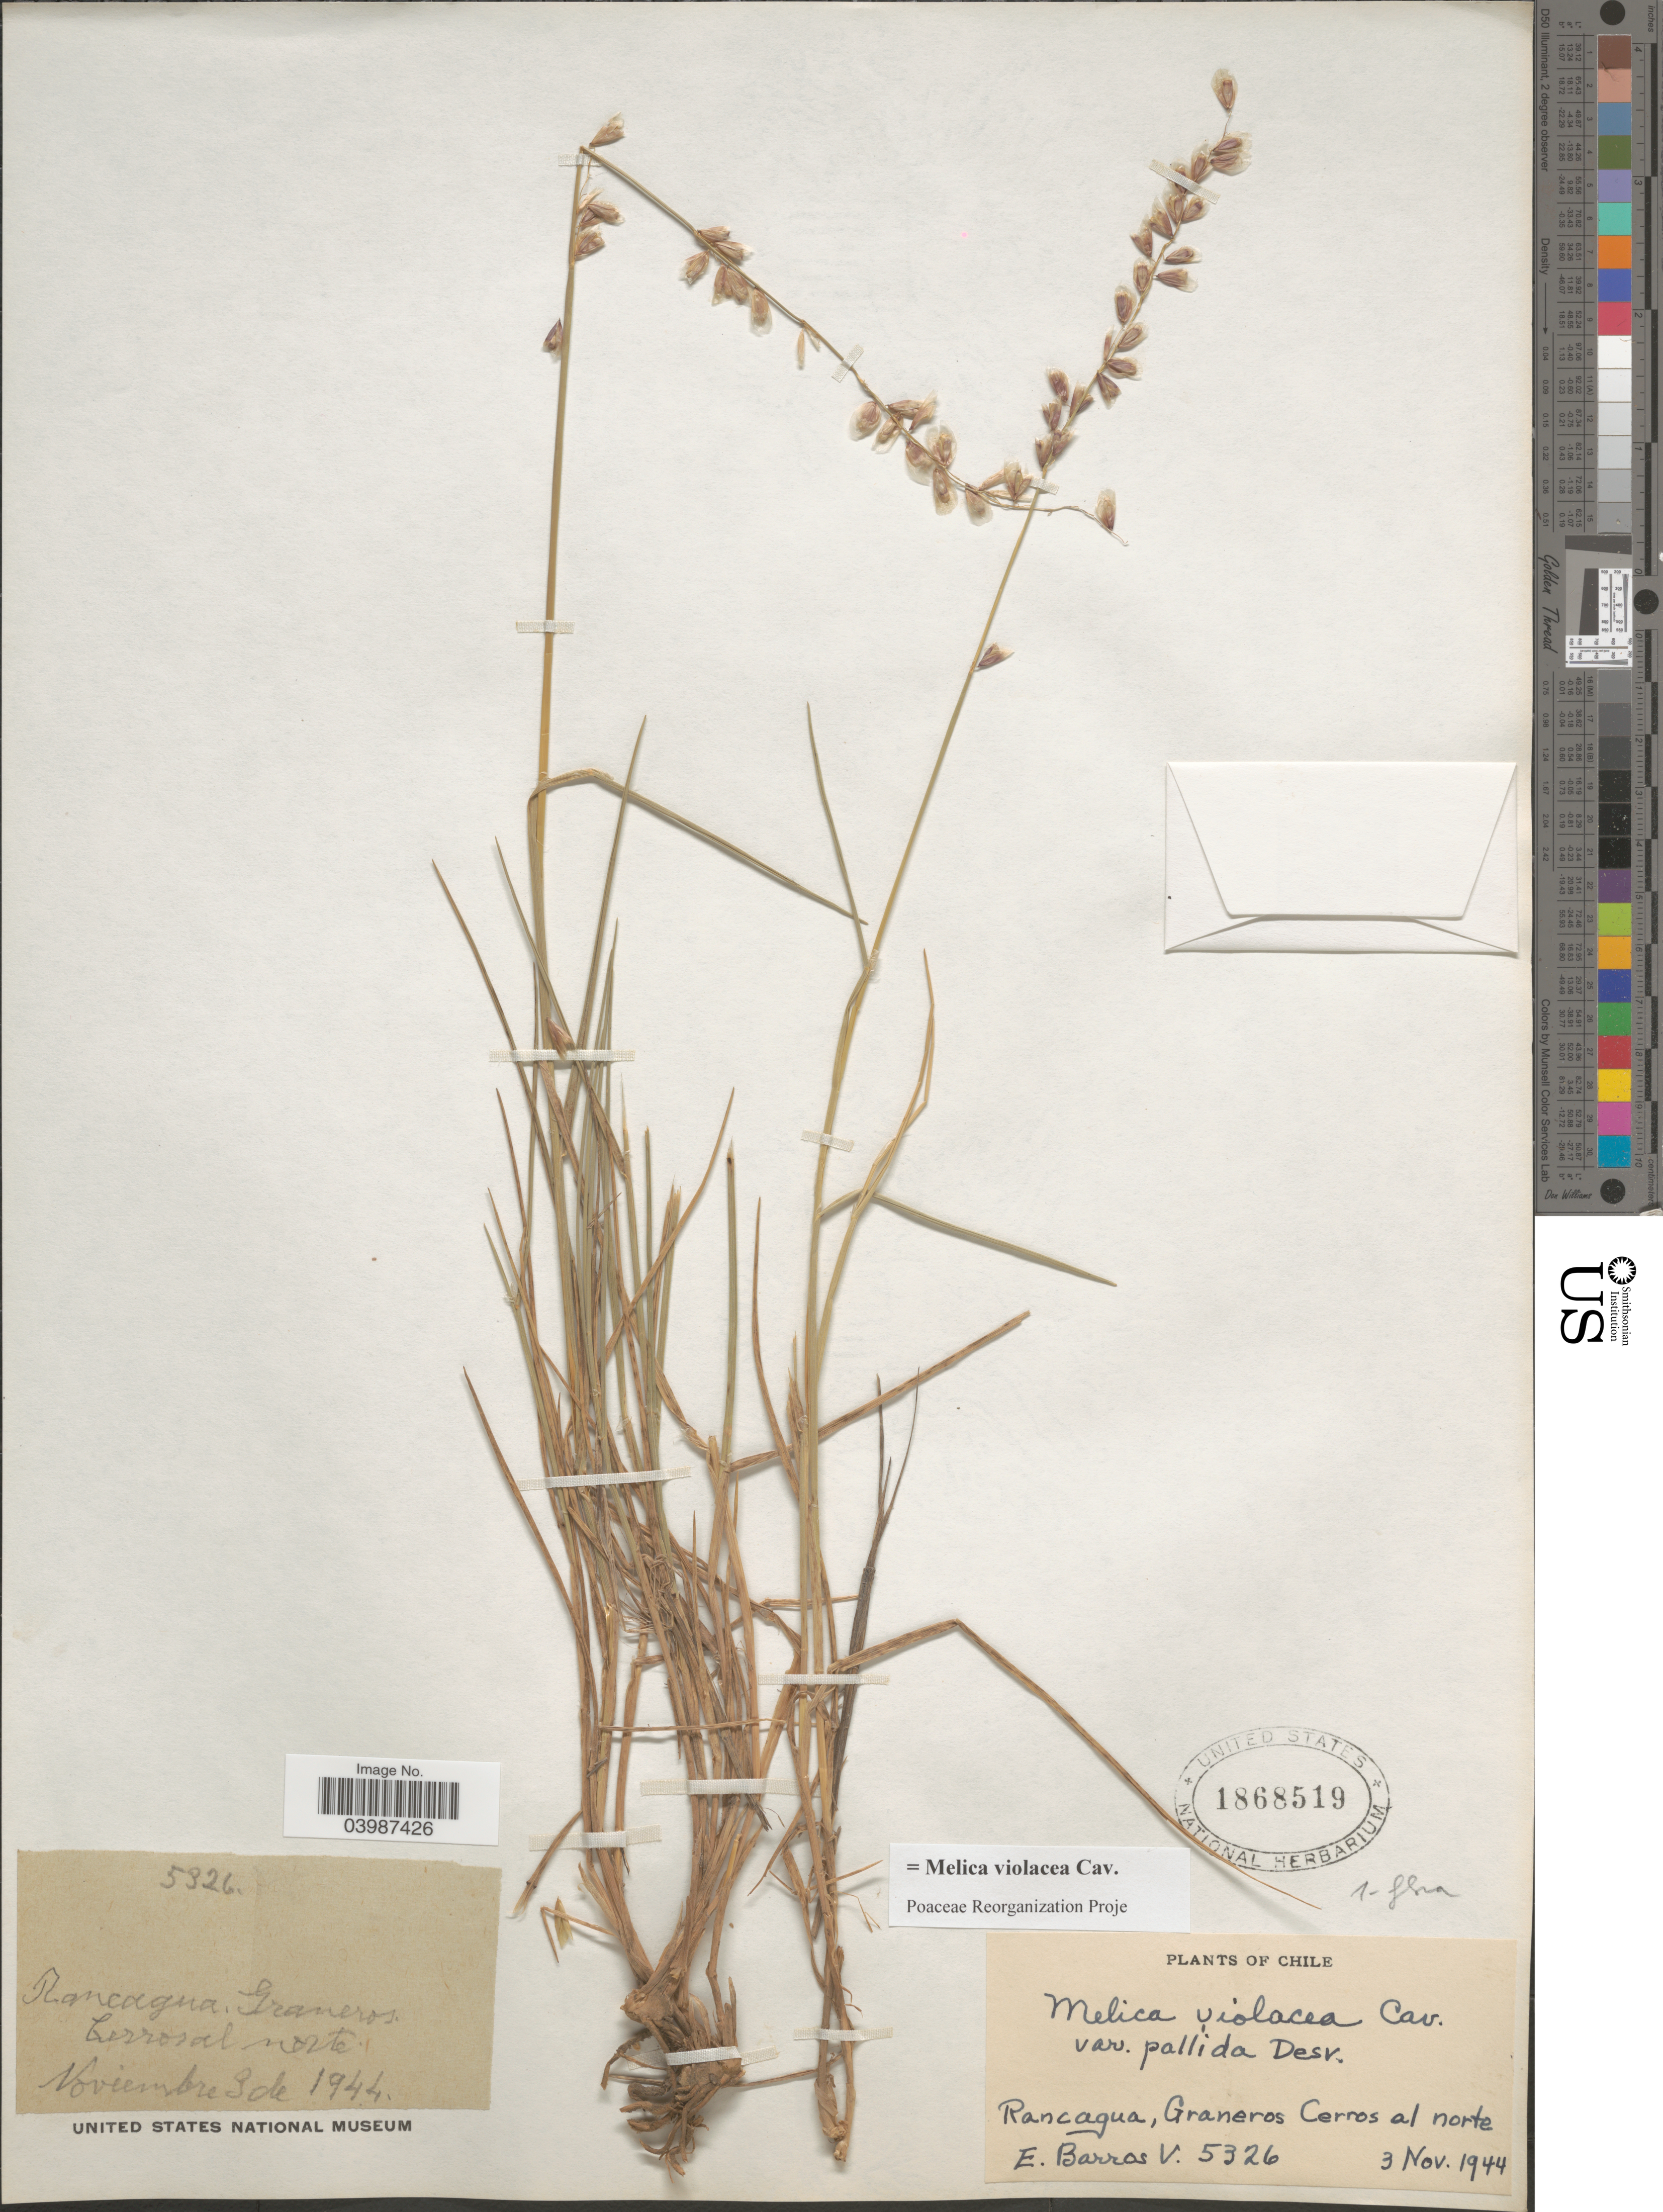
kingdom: Plantae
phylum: Tracheophyta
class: Liliopsida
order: Poales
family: Poaceae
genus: Melica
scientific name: Melica violacea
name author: Cav.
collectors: E. Barros V.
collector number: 5326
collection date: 1944-11-03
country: Chile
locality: Rancagua, Graneros Cerros al norte.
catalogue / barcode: US 1868519